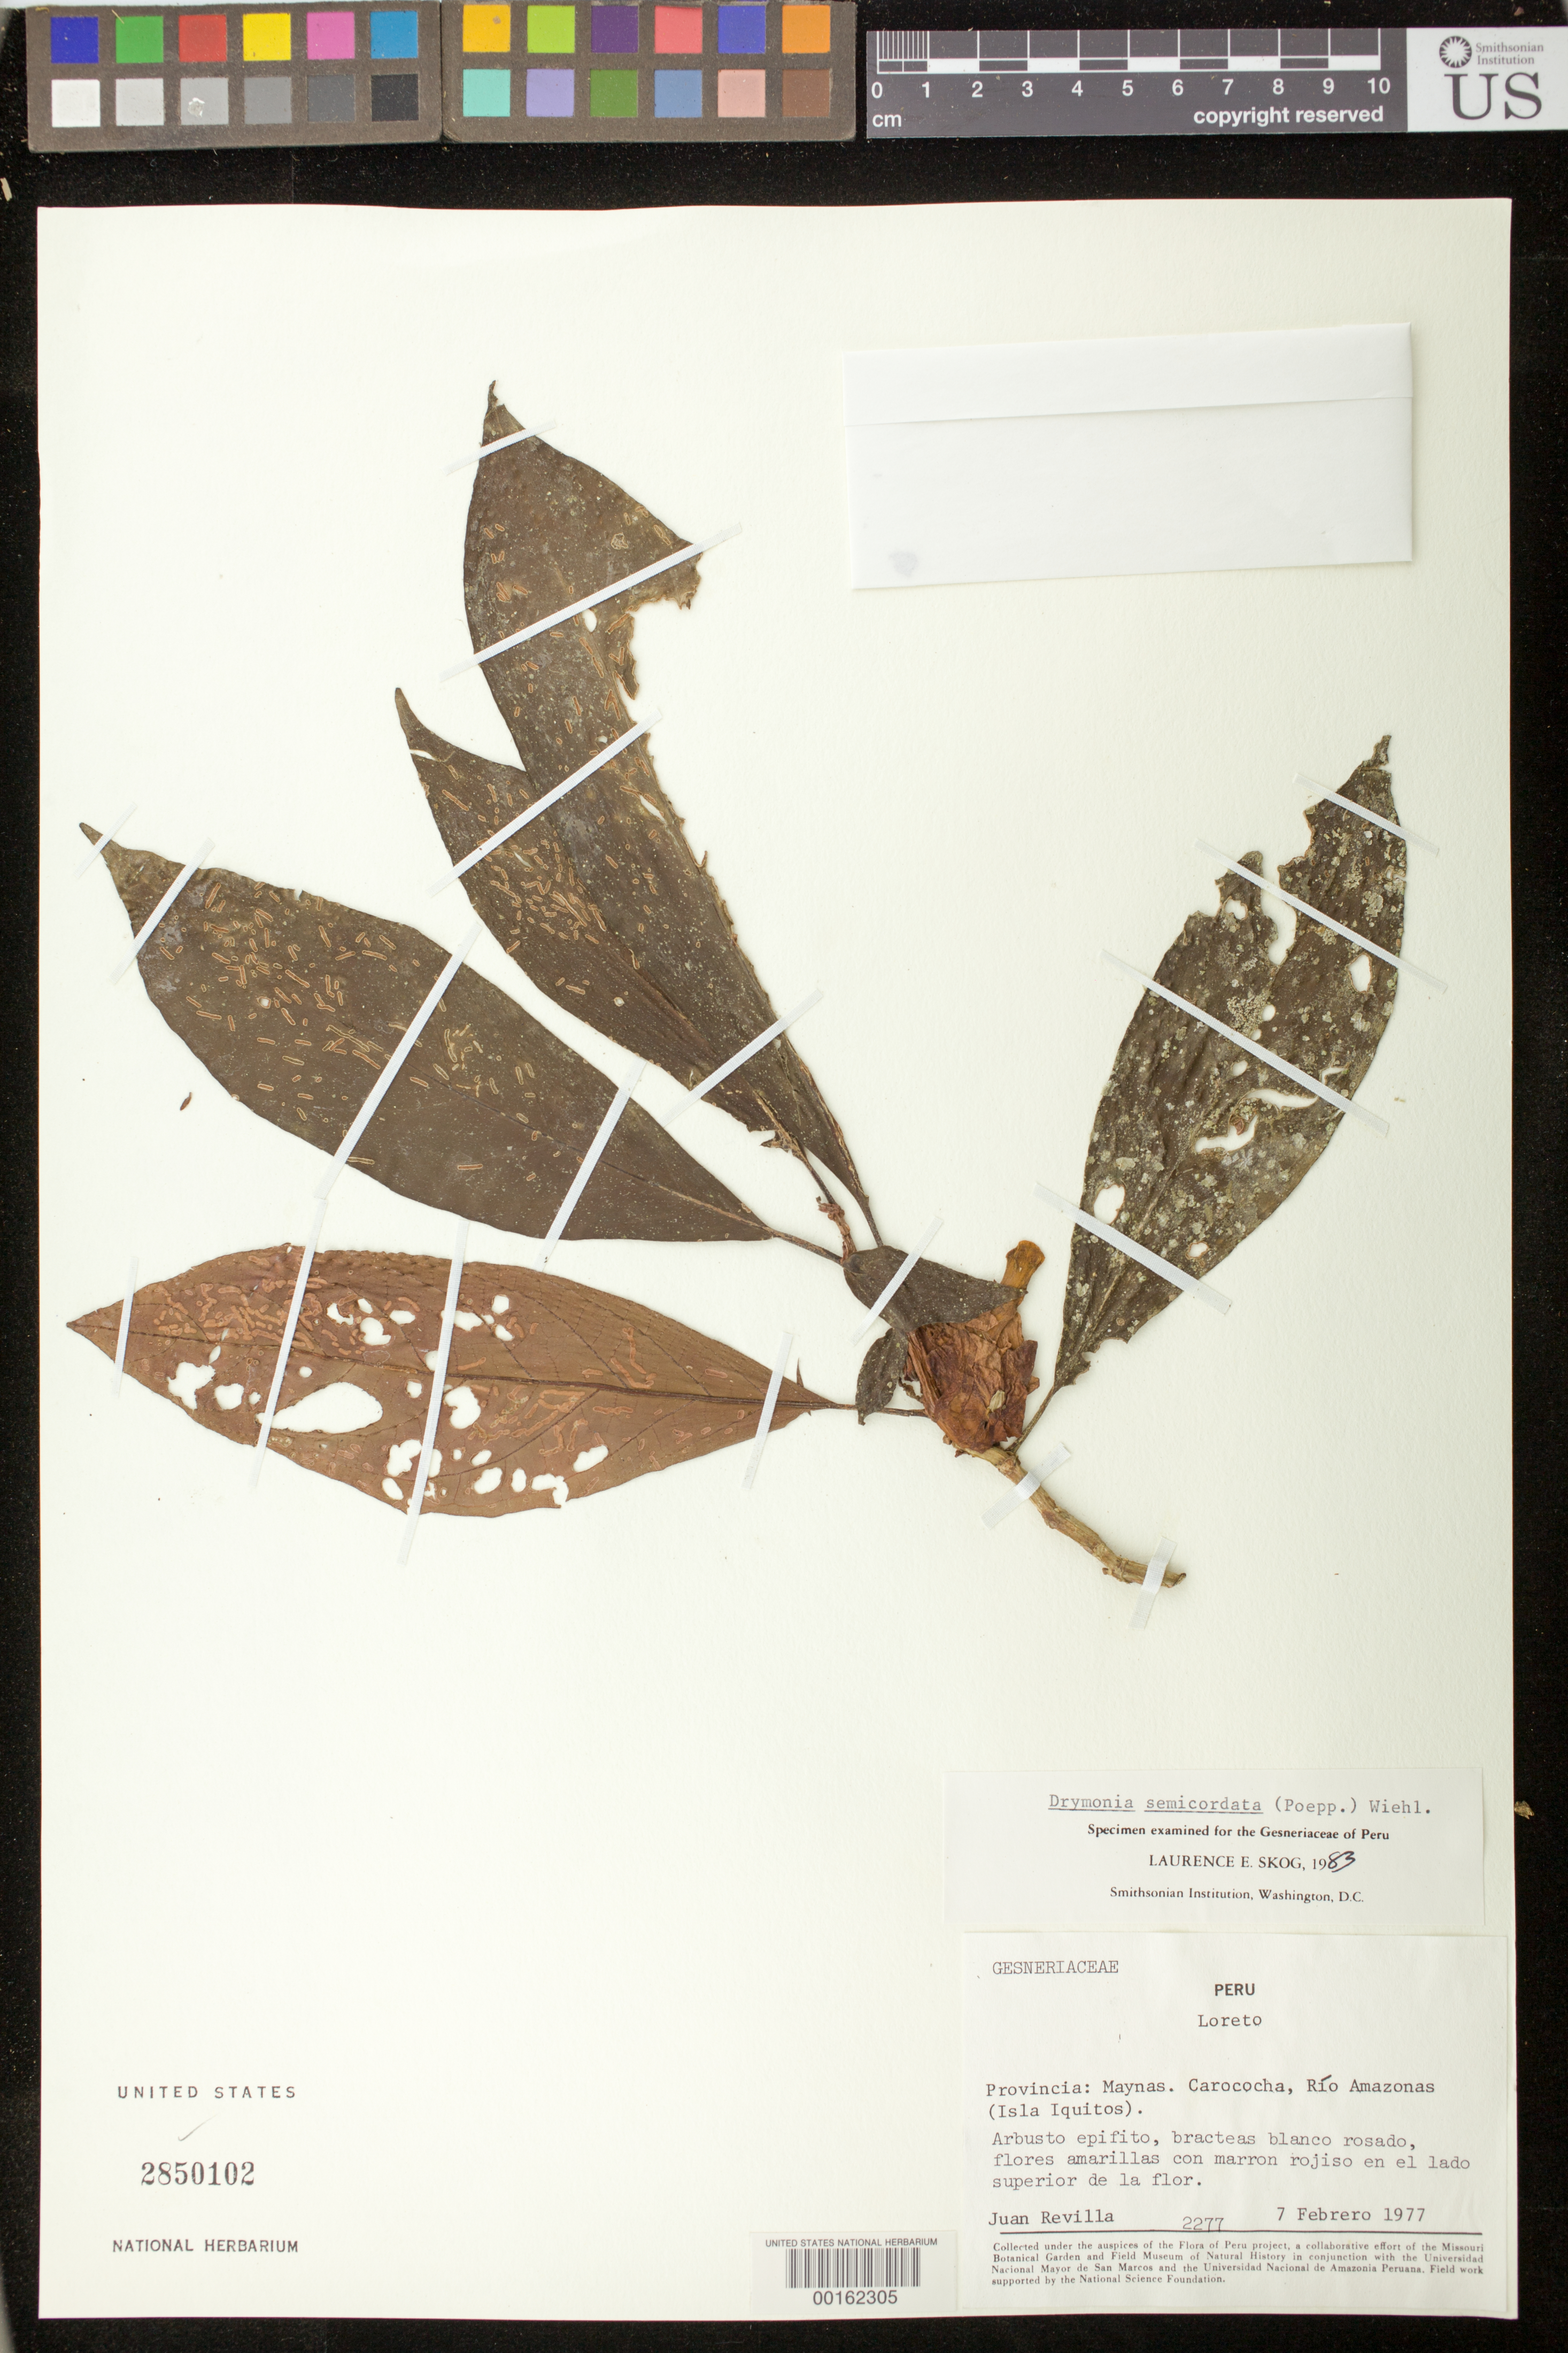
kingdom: Plantae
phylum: Tracheophyta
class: Magnoliopsida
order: Lamiales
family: Gesneriaceae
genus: Drymonia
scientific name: Drymonia semicordata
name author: (Poepp.) Wiehler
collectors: J. Revilla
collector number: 2277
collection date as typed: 07 Feb 1977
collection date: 1977-02-07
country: Peru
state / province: Loreto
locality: Prov. Maynas; Carococha, Rio Amazonas (Isla Iquitos)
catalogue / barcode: US 2850102